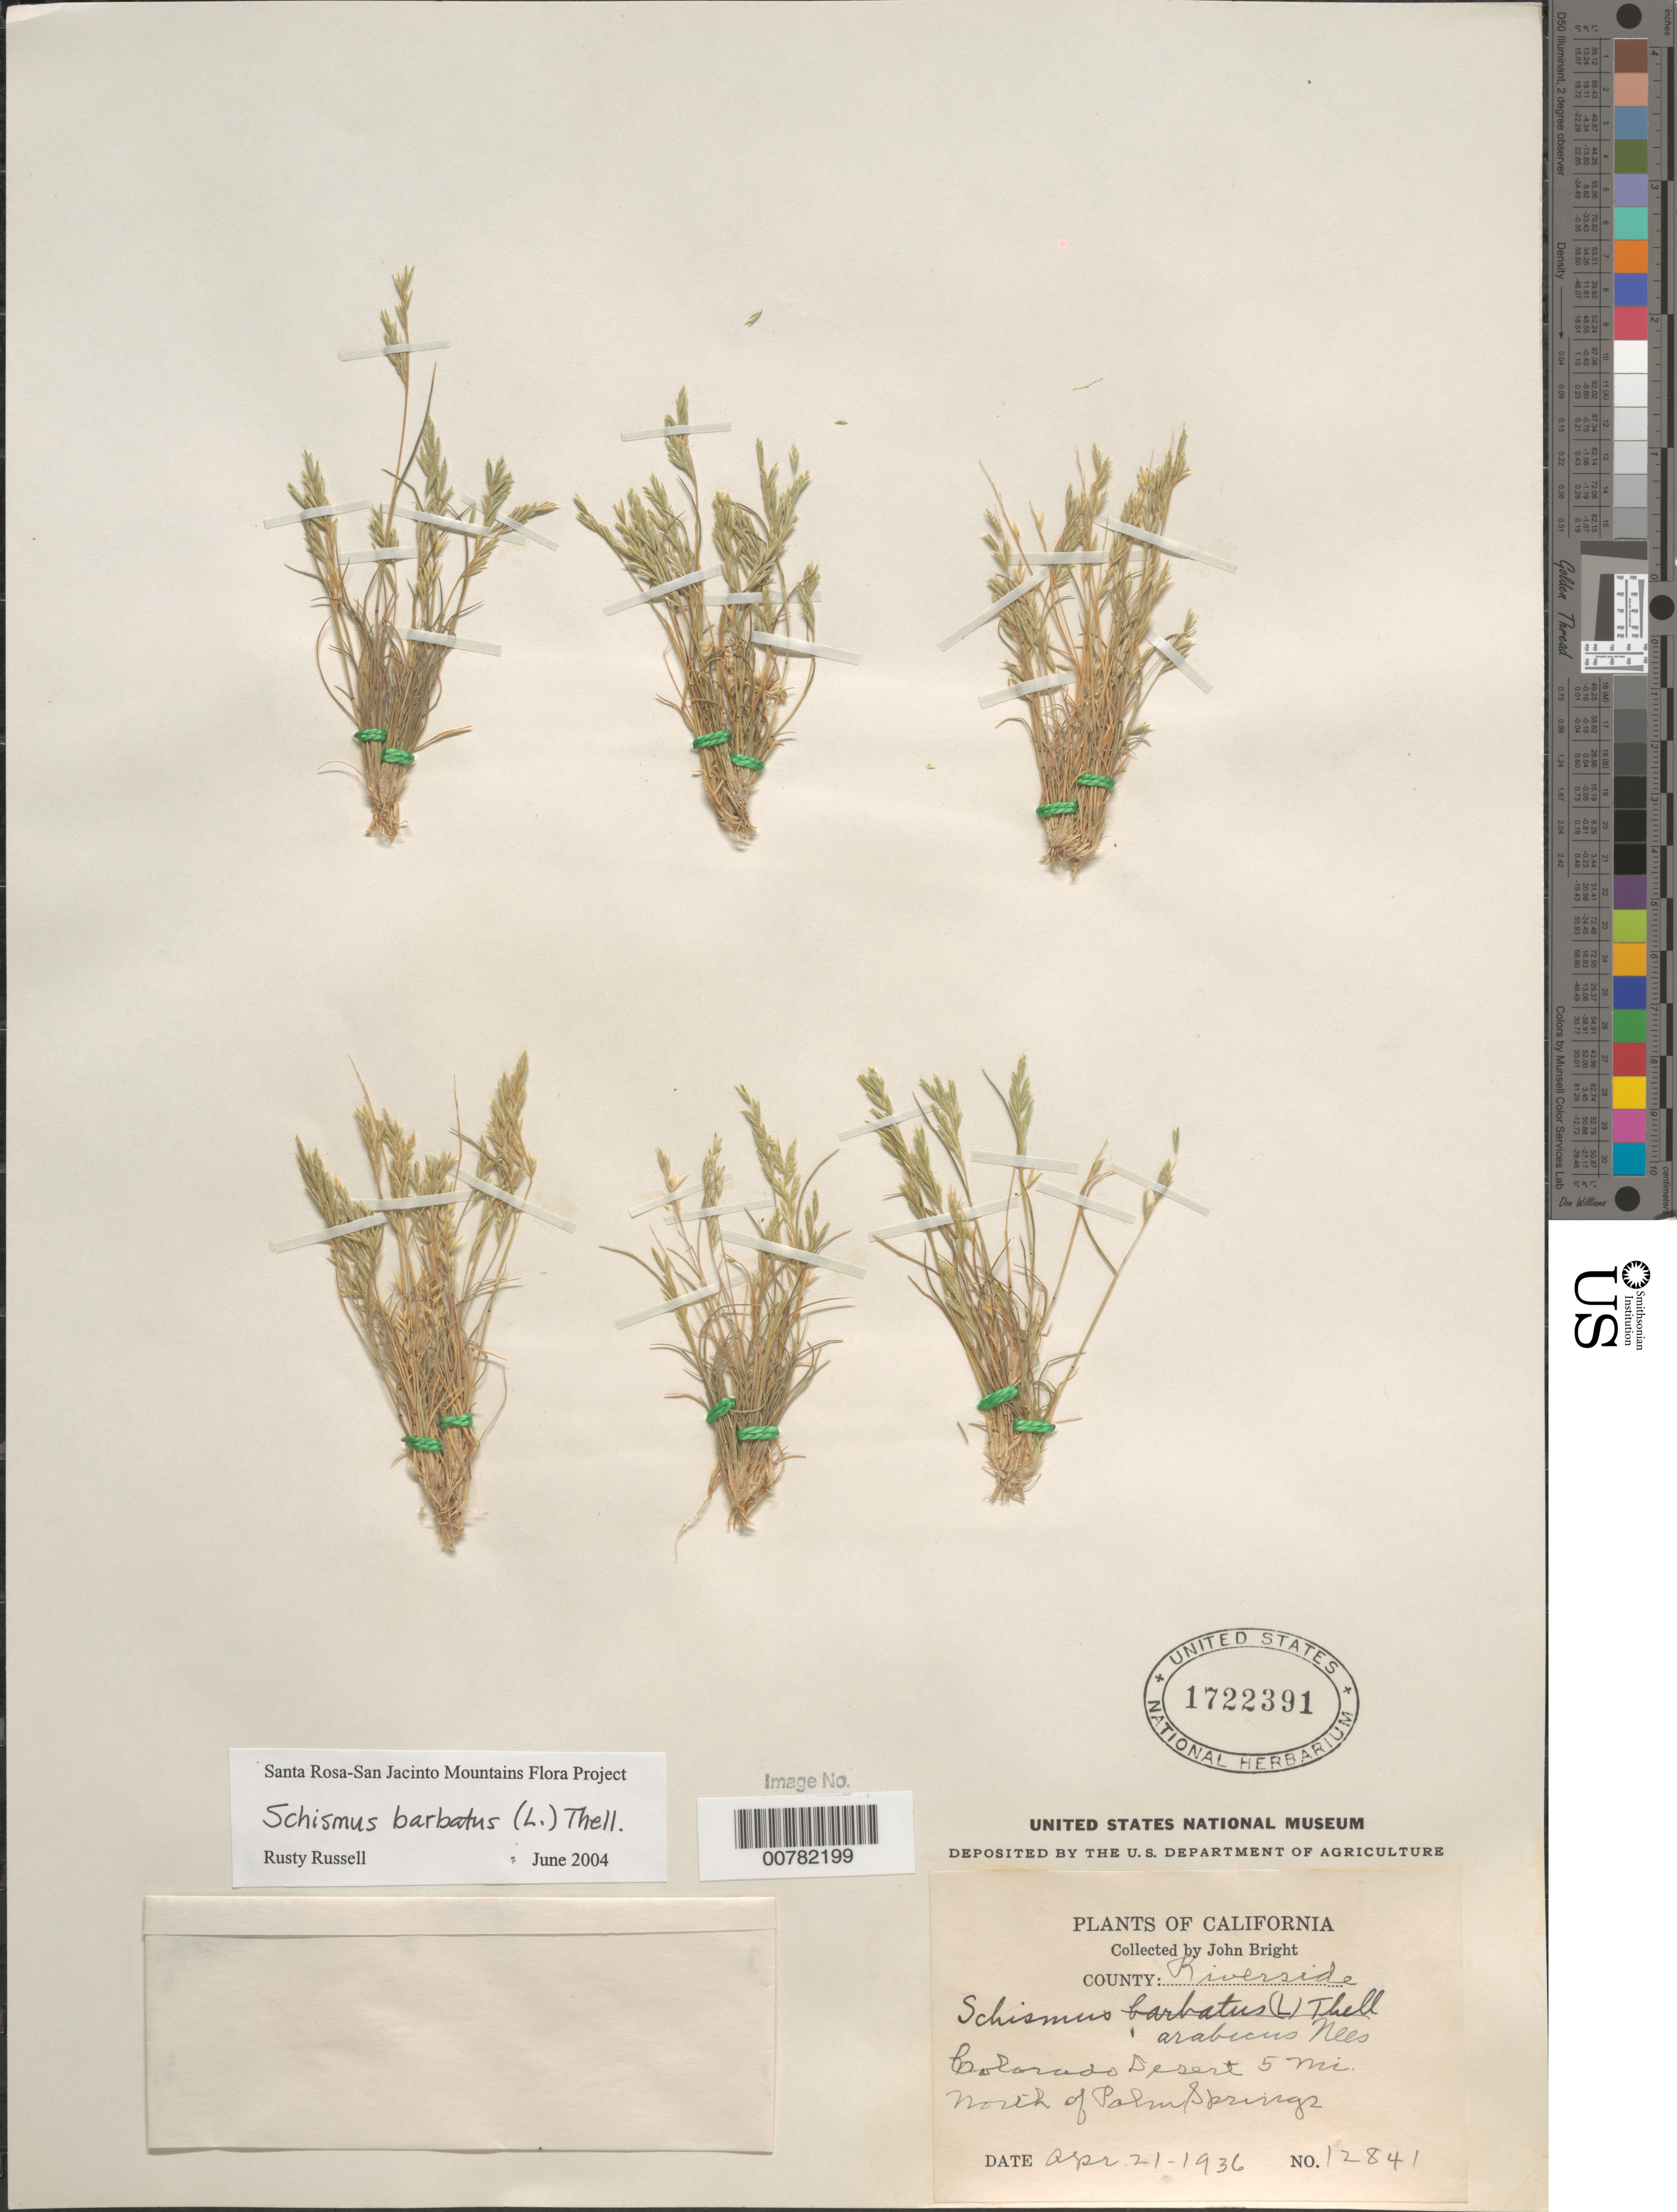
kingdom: Plantae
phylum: Tracheophyta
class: Liliopsida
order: Poales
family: Poaceae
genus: Schismus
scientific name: Schismus barbatus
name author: (L.) Thell.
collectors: J. Bright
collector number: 12841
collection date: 1936-04-21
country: United States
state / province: California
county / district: Riverside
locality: County: Riverside. Colorado Desert 5 mi. north of Palm Springs.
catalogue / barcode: US 1722391